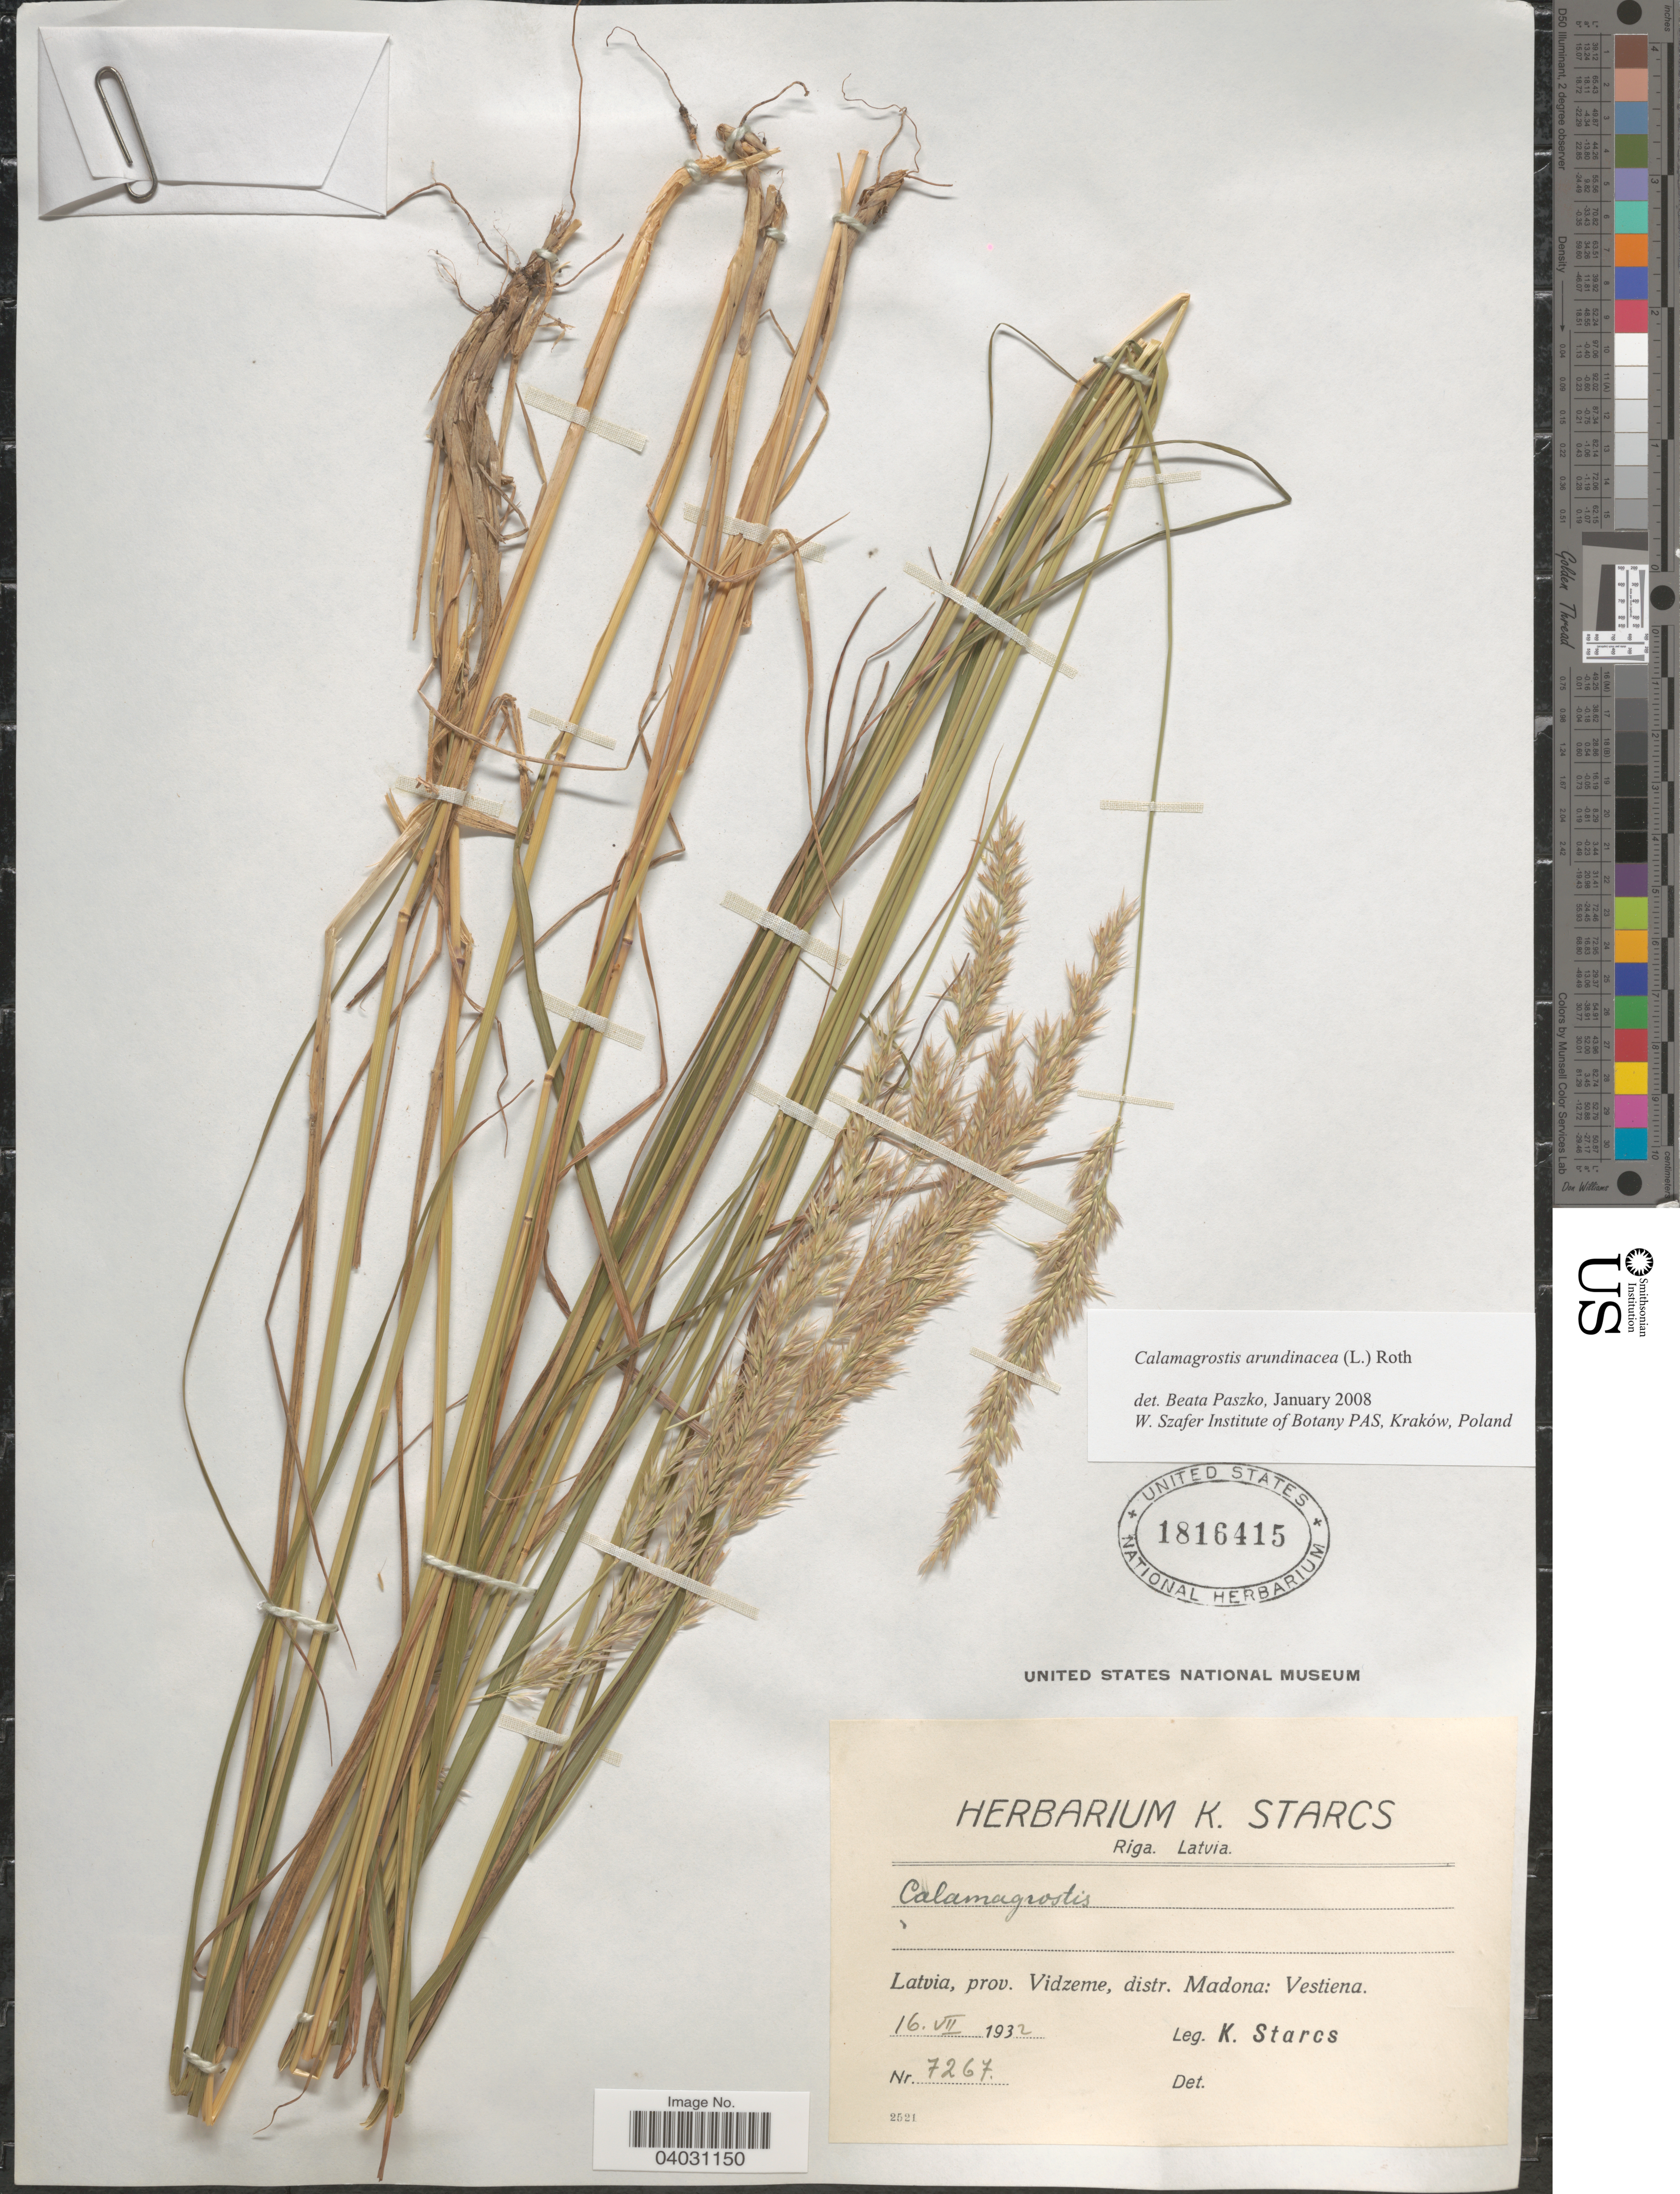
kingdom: Plantae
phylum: Tracheophyta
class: Liliopsida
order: Poales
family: Poaceae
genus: Calamagrostis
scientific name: Calamagrostis arundinacea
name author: (L.) Roth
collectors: K. Starcs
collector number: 7267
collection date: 1932-07-16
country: Latvia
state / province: Madonas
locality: Latvia, prov. Vidzeme, distr. Madona: Vestiena.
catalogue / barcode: US 1816415